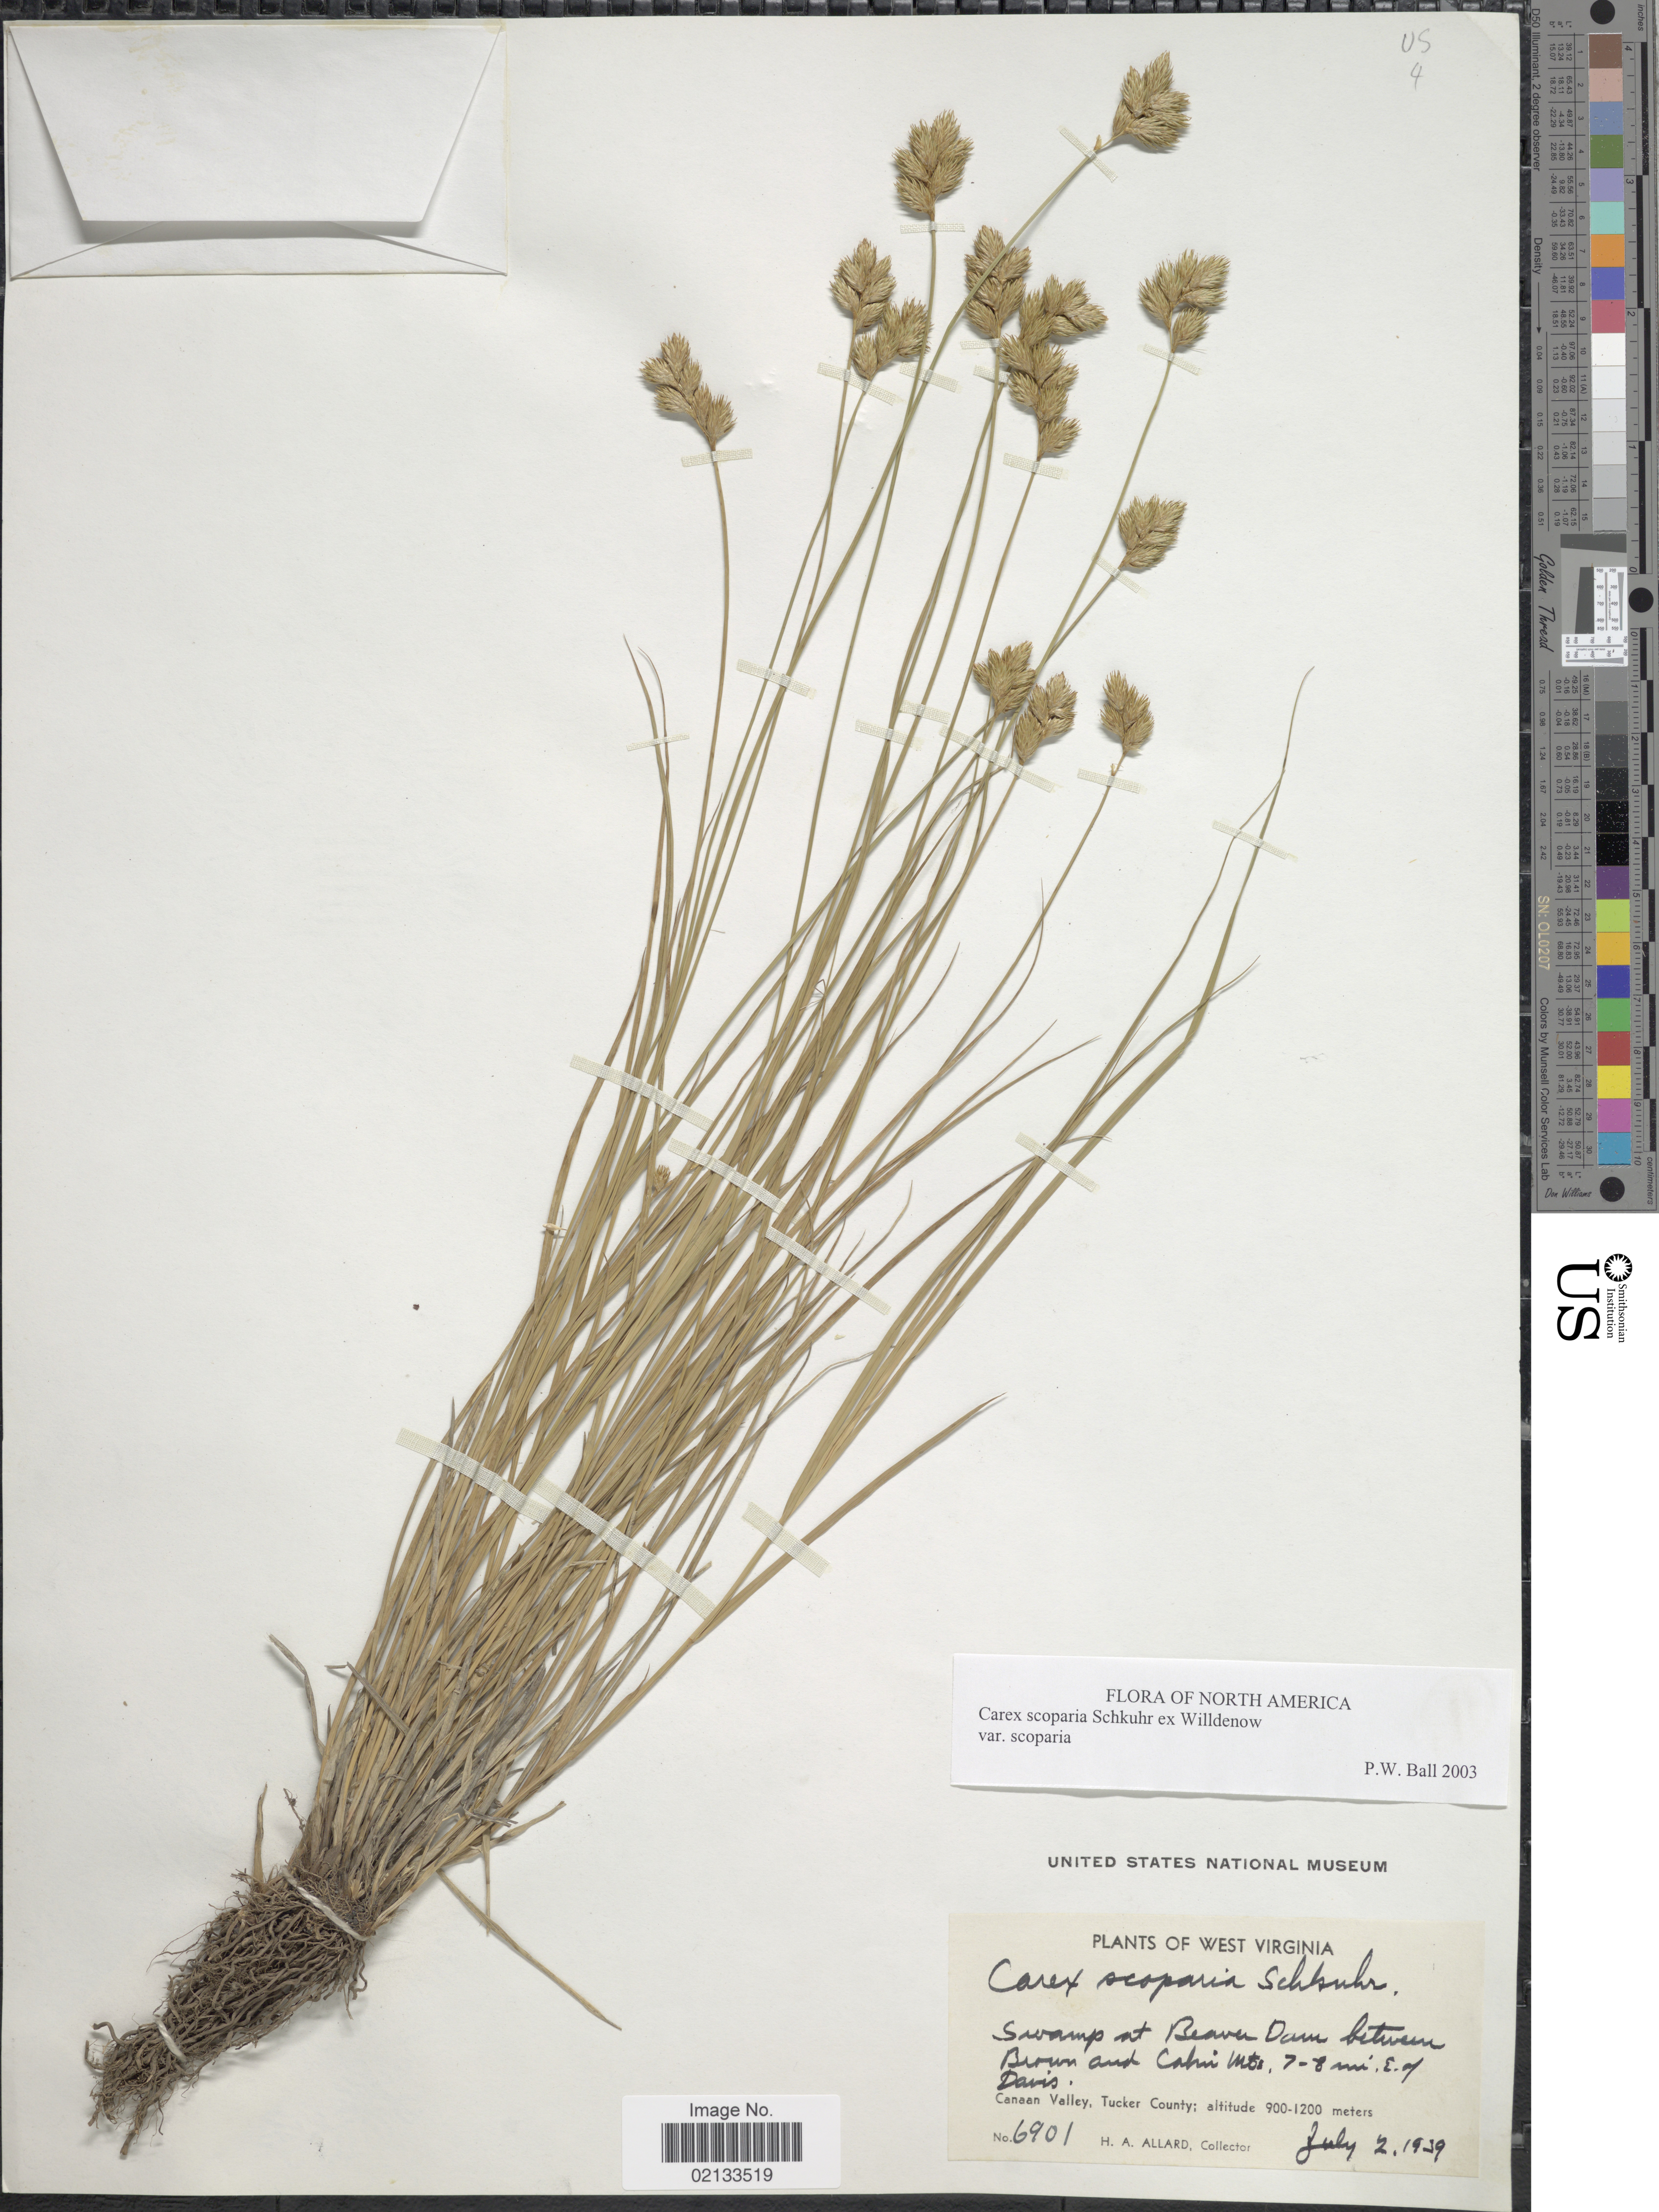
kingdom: Plantae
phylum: Tracheophyta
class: Liliopsida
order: Poales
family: Cyperaceae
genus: Carex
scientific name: Carex scoparia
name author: Schkuhr ex Willd.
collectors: H. A. Allard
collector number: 6901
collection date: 1939-07-02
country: United States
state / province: West Virginia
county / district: Tucker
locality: Swamp at Beaver Dam between Brown and Cabin Mts, 7-8 mi E of Davis, Canaan Valley, Tucker County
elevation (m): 900